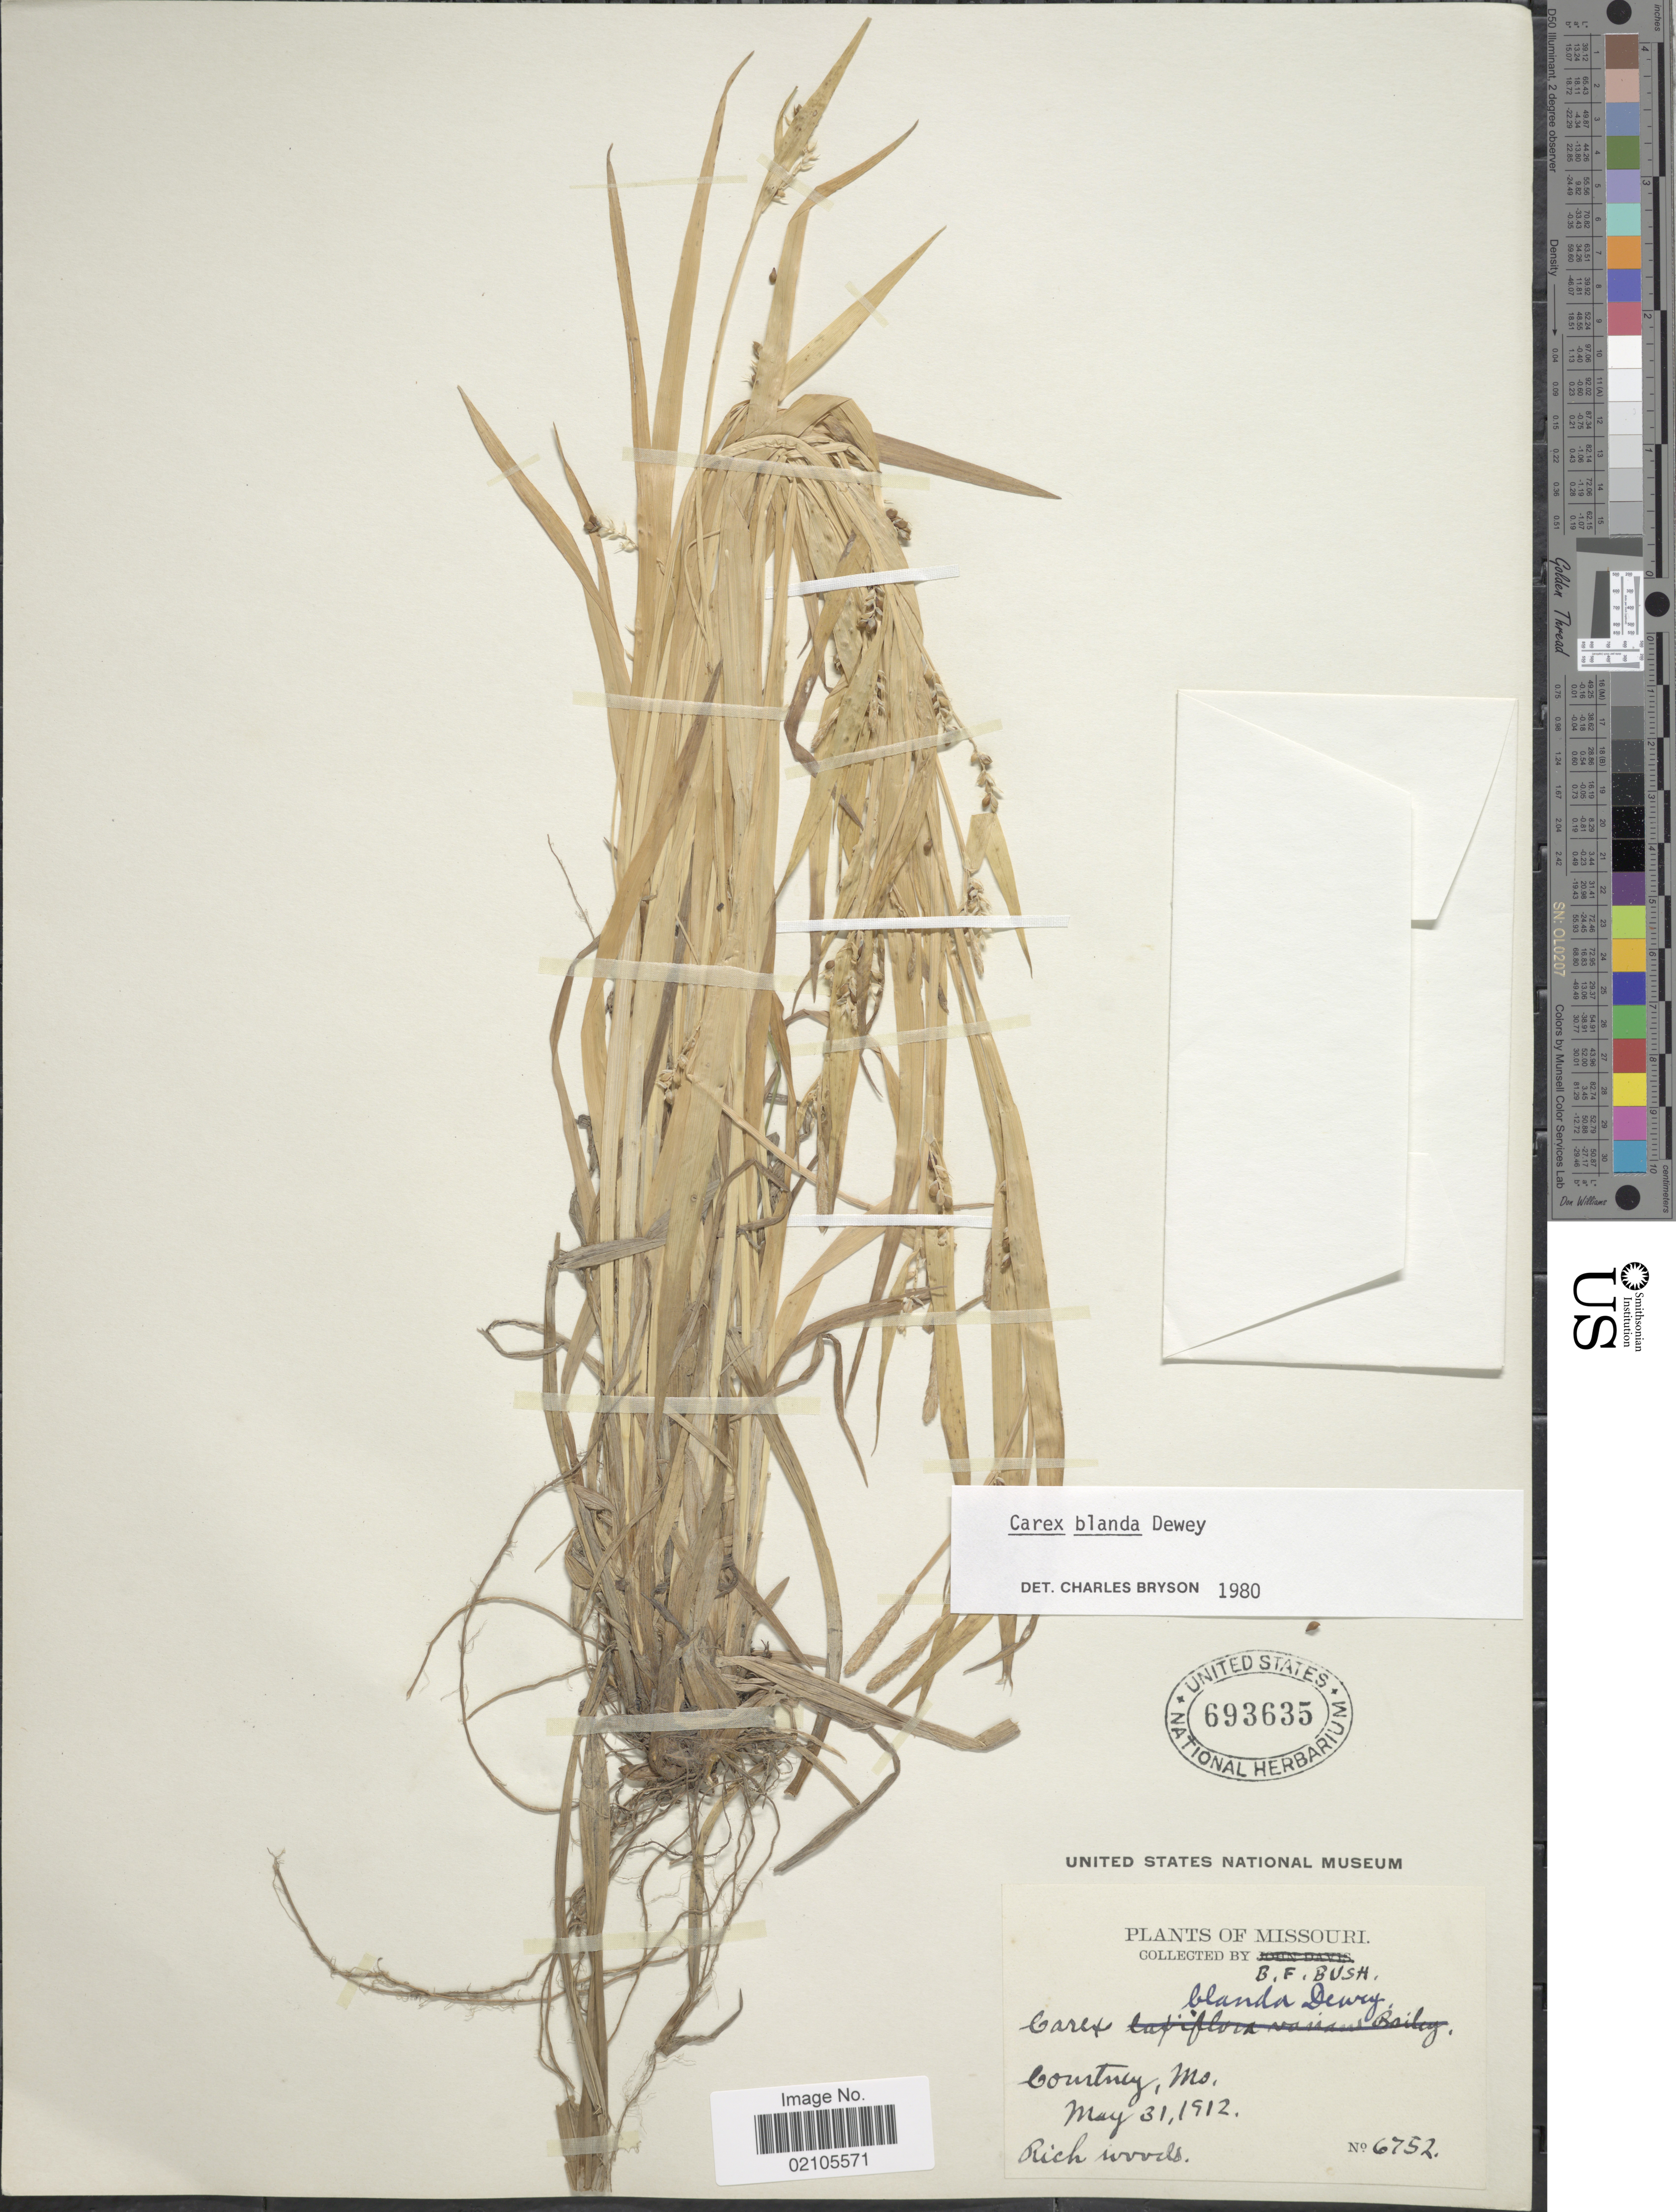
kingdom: Plantae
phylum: Tracheophyta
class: Liliopsida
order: Poales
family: Cyperaceae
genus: Carex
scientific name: Carex blanda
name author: Dewey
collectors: B. F. Bush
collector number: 6752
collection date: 1912-05-31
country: United States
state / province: Missouri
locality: Courtney, Mo.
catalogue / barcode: US 693635